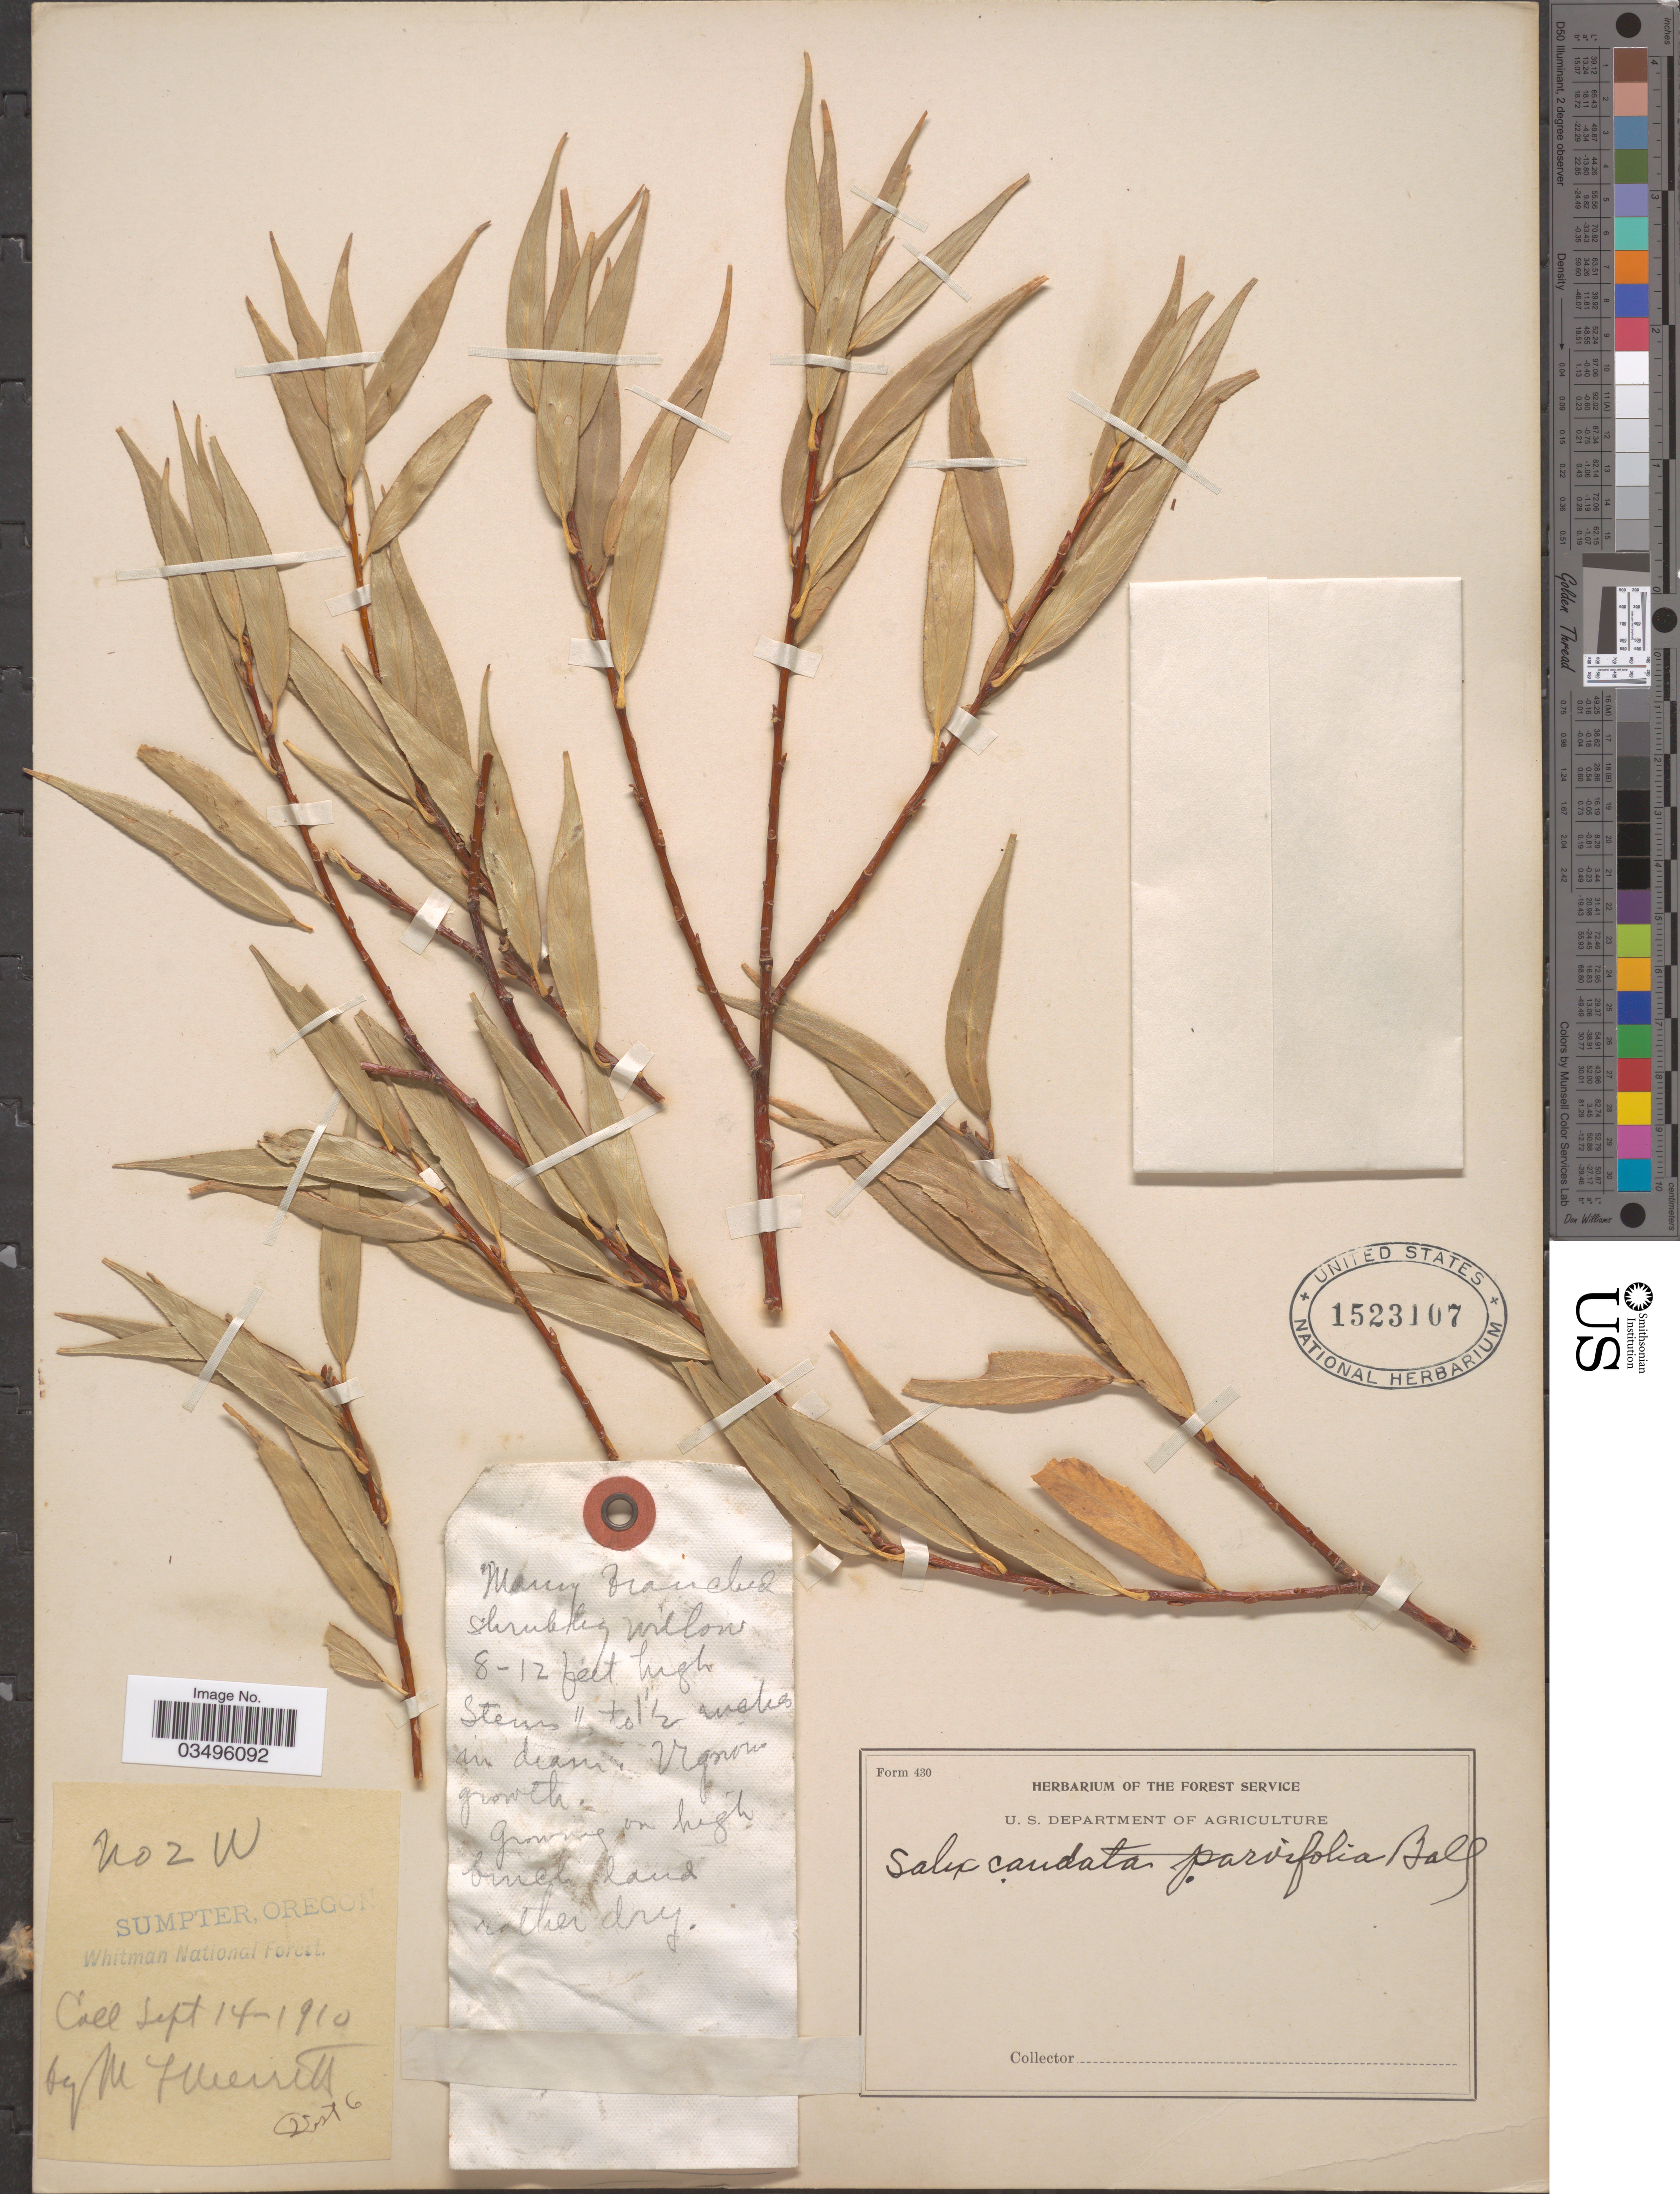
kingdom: Plantae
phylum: Tracheophyta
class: Magnoliopsida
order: Malpighiales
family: Salicaceae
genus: Salix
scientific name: Salix caudata var. parvifolia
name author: C.R. Ball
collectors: M. L. Merritt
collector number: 2W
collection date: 1910-09-14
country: United States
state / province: Oregon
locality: Sumpter. Whitman National Forest. Dist 6.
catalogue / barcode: US 1523107